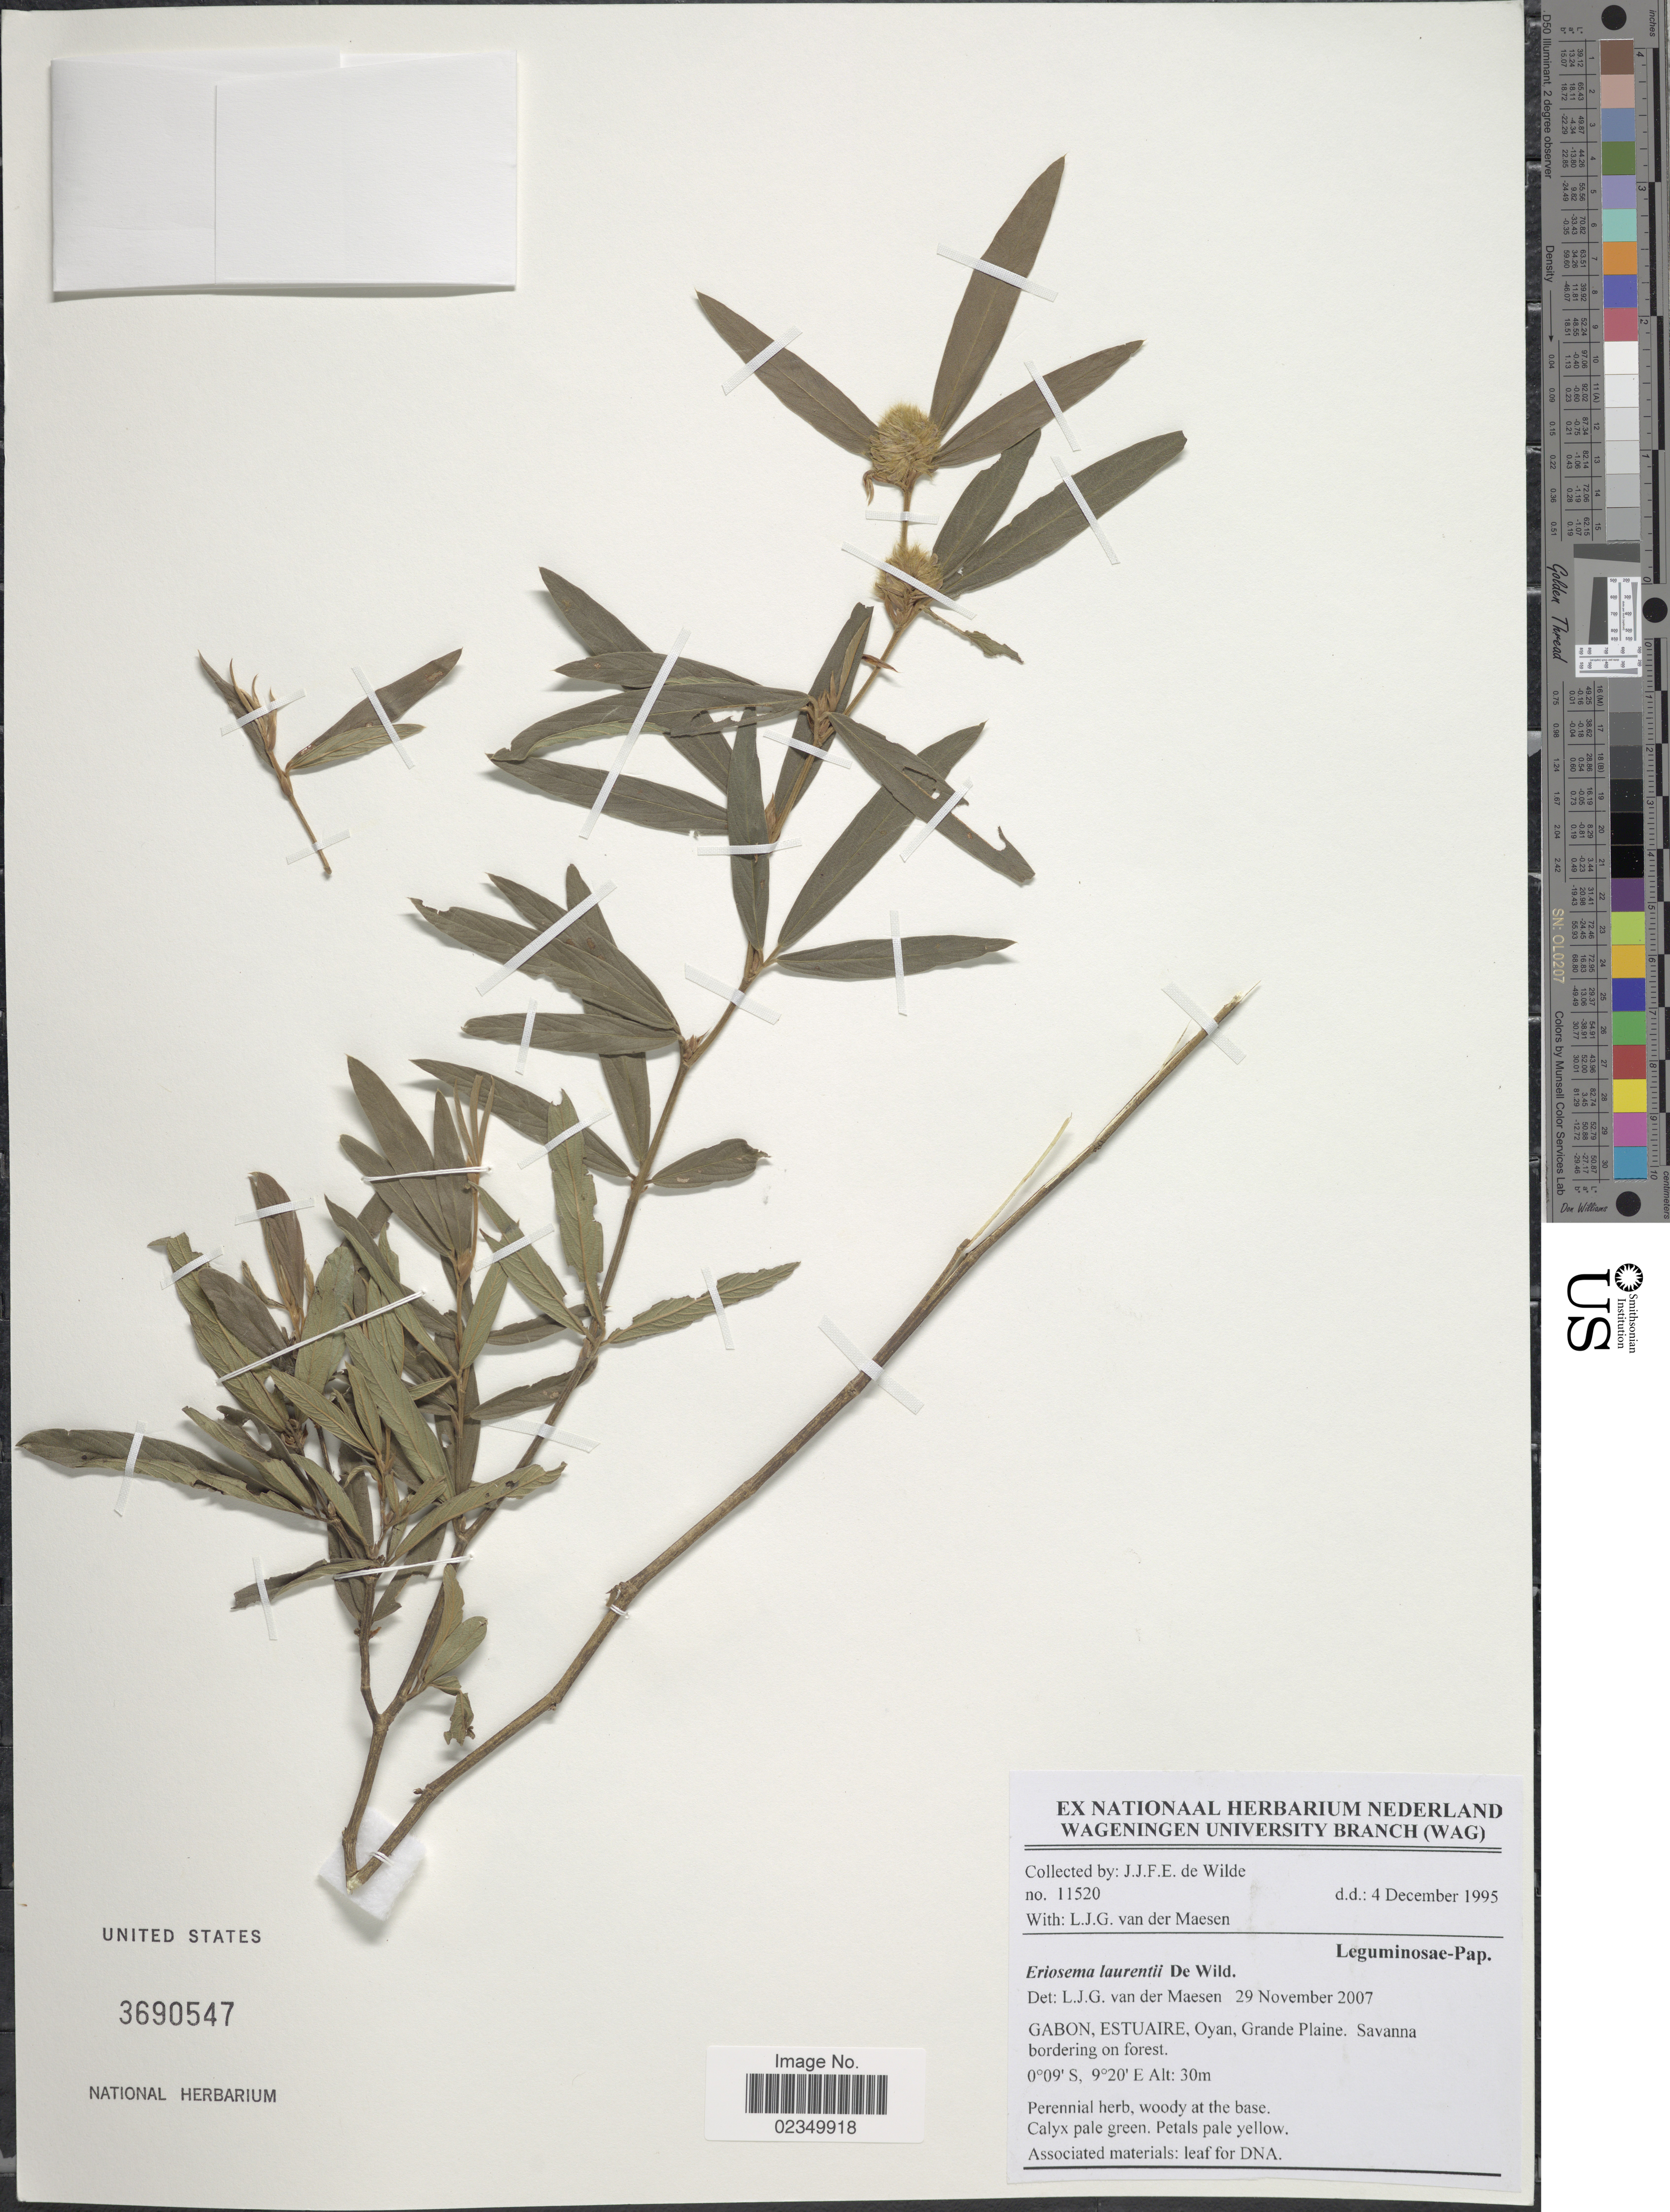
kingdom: Plantae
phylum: Tracheophyta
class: Magnoliopsida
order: Fabales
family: Fabaceae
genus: Eriosema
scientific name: Eriosema laurentii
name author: De Wild.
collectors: J.J. de Wilde & L. van der Maesen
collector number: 11520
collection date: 1995-12-04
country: Gabon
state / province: Estuaire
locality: Oyan, Grande Plaine, Savanna bordering on forest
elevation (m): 30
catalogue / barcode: US 3690547